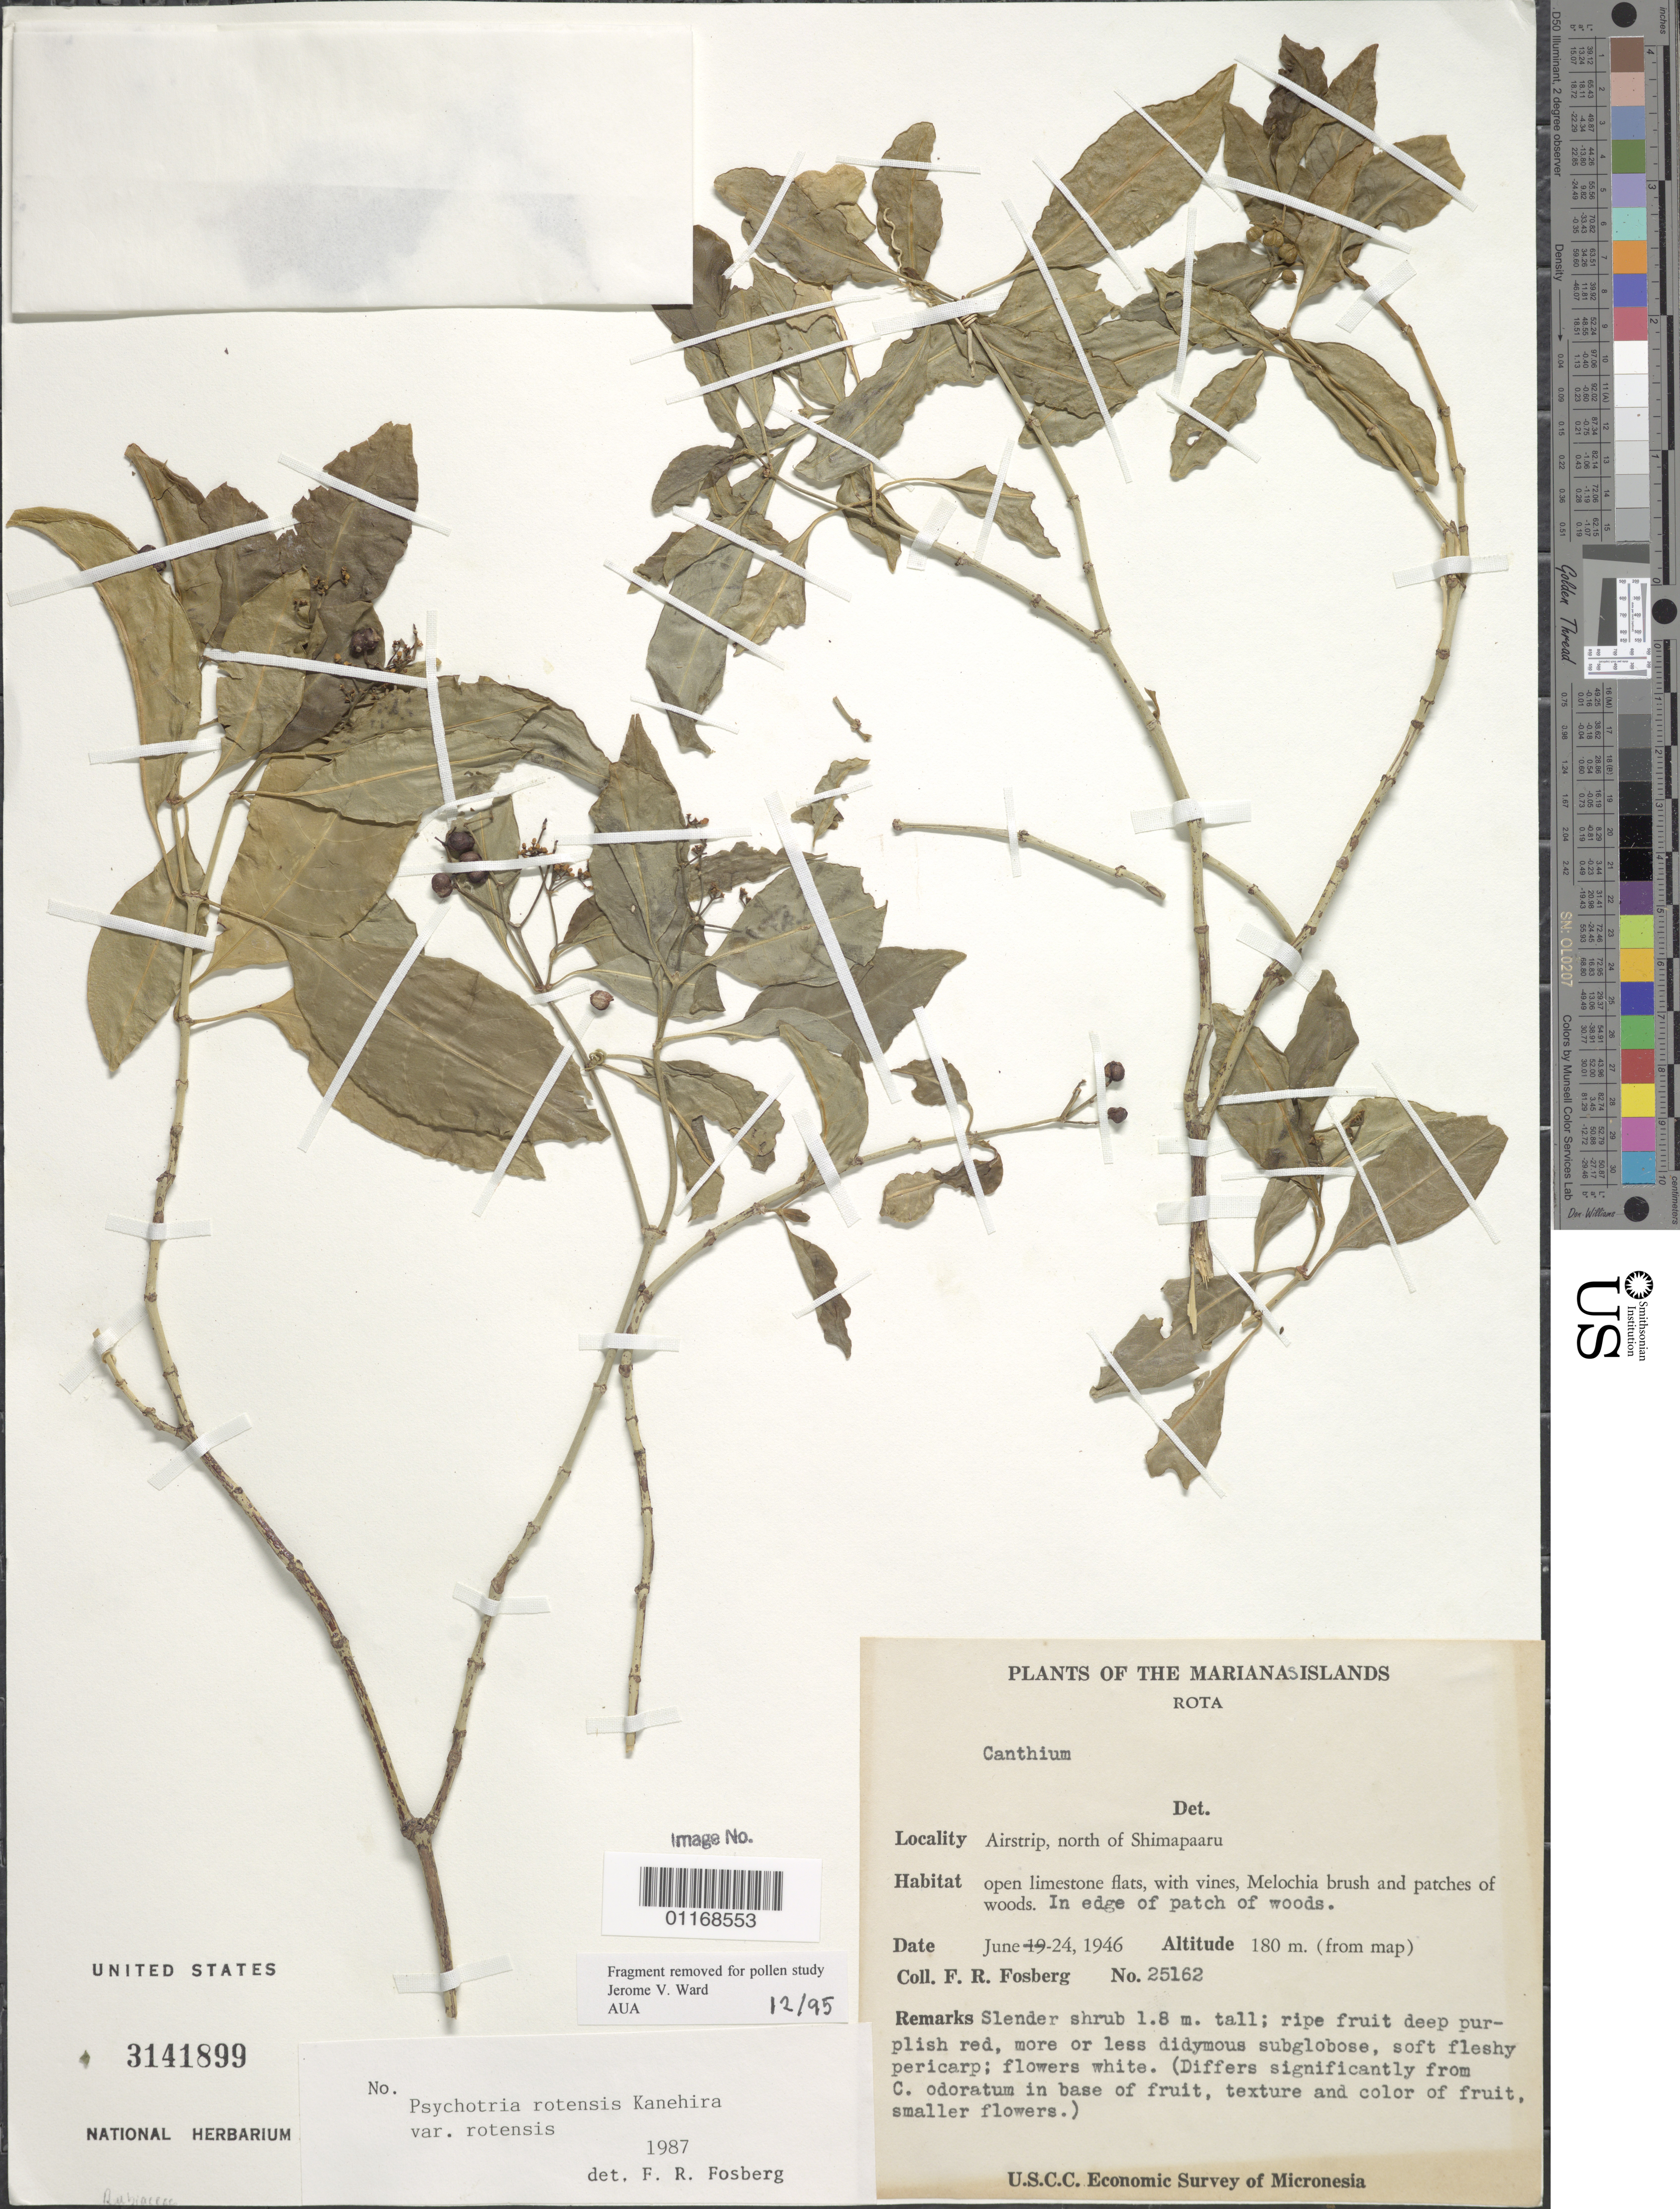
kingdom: Plantae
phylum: Tracheophyta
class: Magnoliopsida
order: Gentianales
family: Rubiaceae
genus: Psychotria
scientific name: Psychotria rotensis var. rotensis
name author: Kaneh.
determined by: Fosberg, F. R.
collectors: F. R. Fosberg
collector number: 25162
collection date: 1946-06-24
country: Northern Mariana Islands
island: Rota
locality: Airstrip, north of Shimapaaru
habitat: edge of patch of woods.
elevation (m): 180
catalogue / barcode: US 3141899